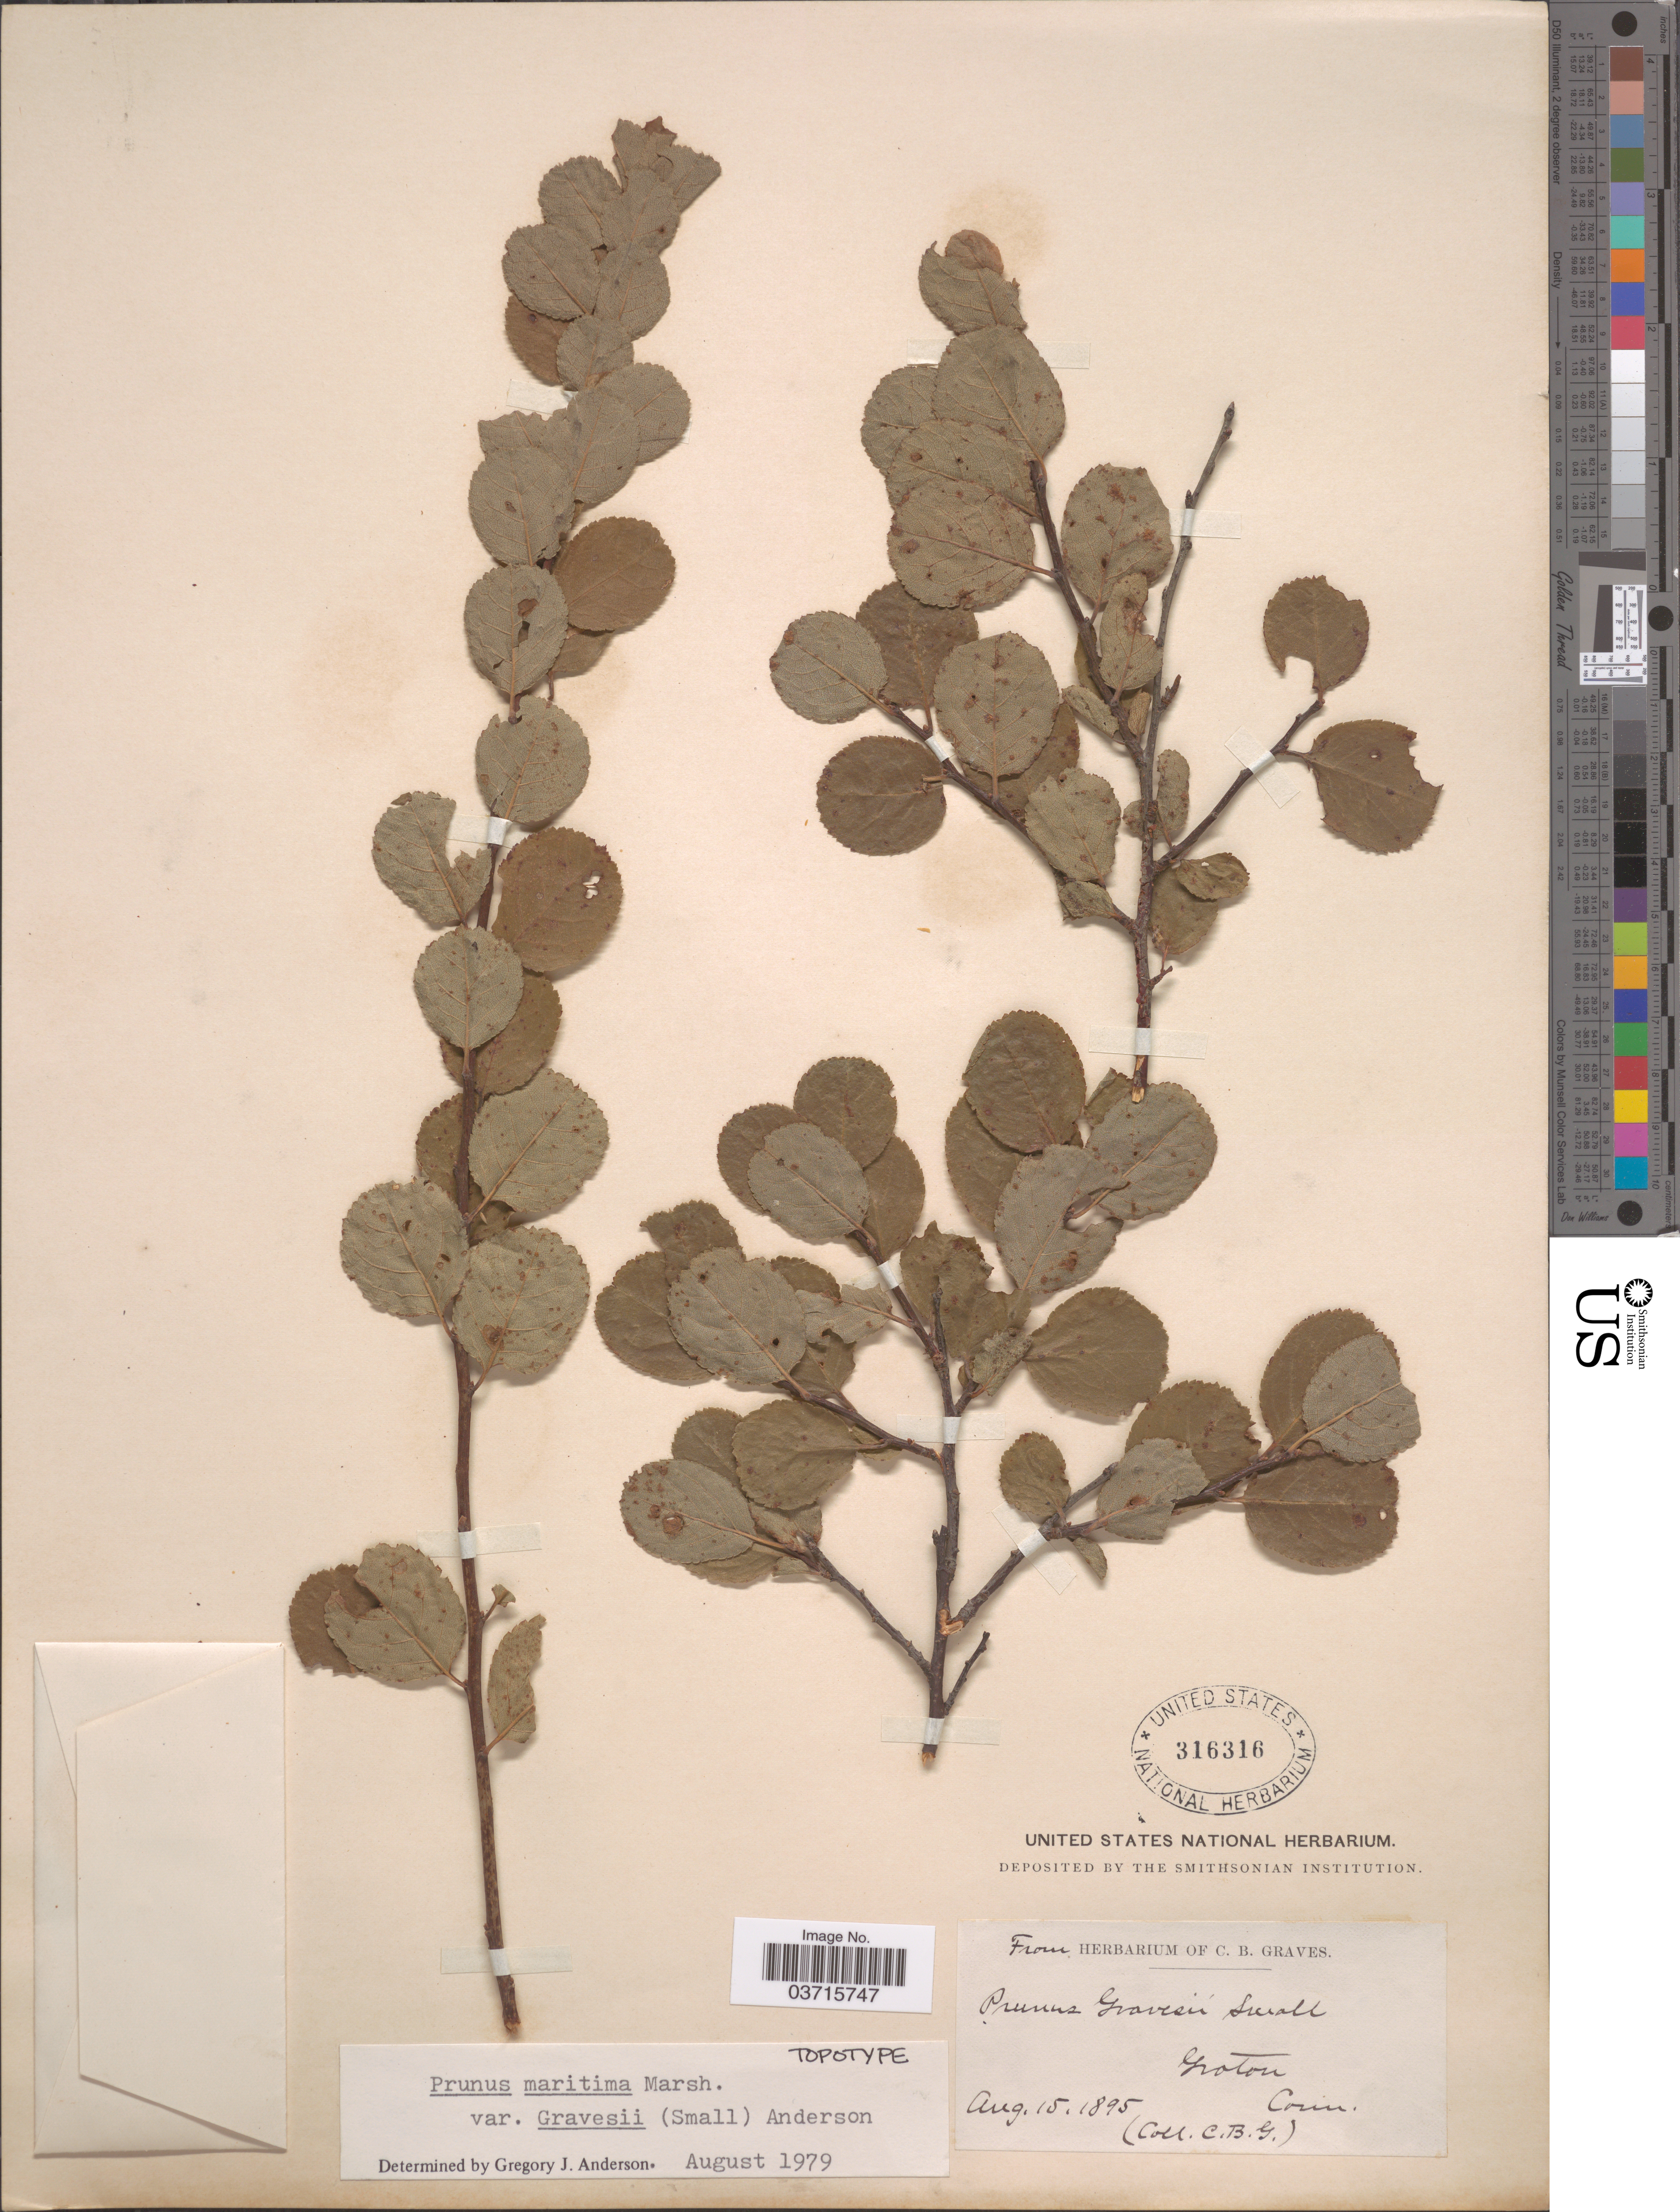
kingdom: Plantae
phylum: Tracheophyta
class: Magnoliopsida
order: Rosales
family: Rosaceae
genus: Prunus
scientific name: Prunus gravesii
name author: Small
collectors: C. Graves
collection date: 1895-08-15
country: United States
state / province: Connecticut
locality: Groton.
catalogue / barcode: US 316316